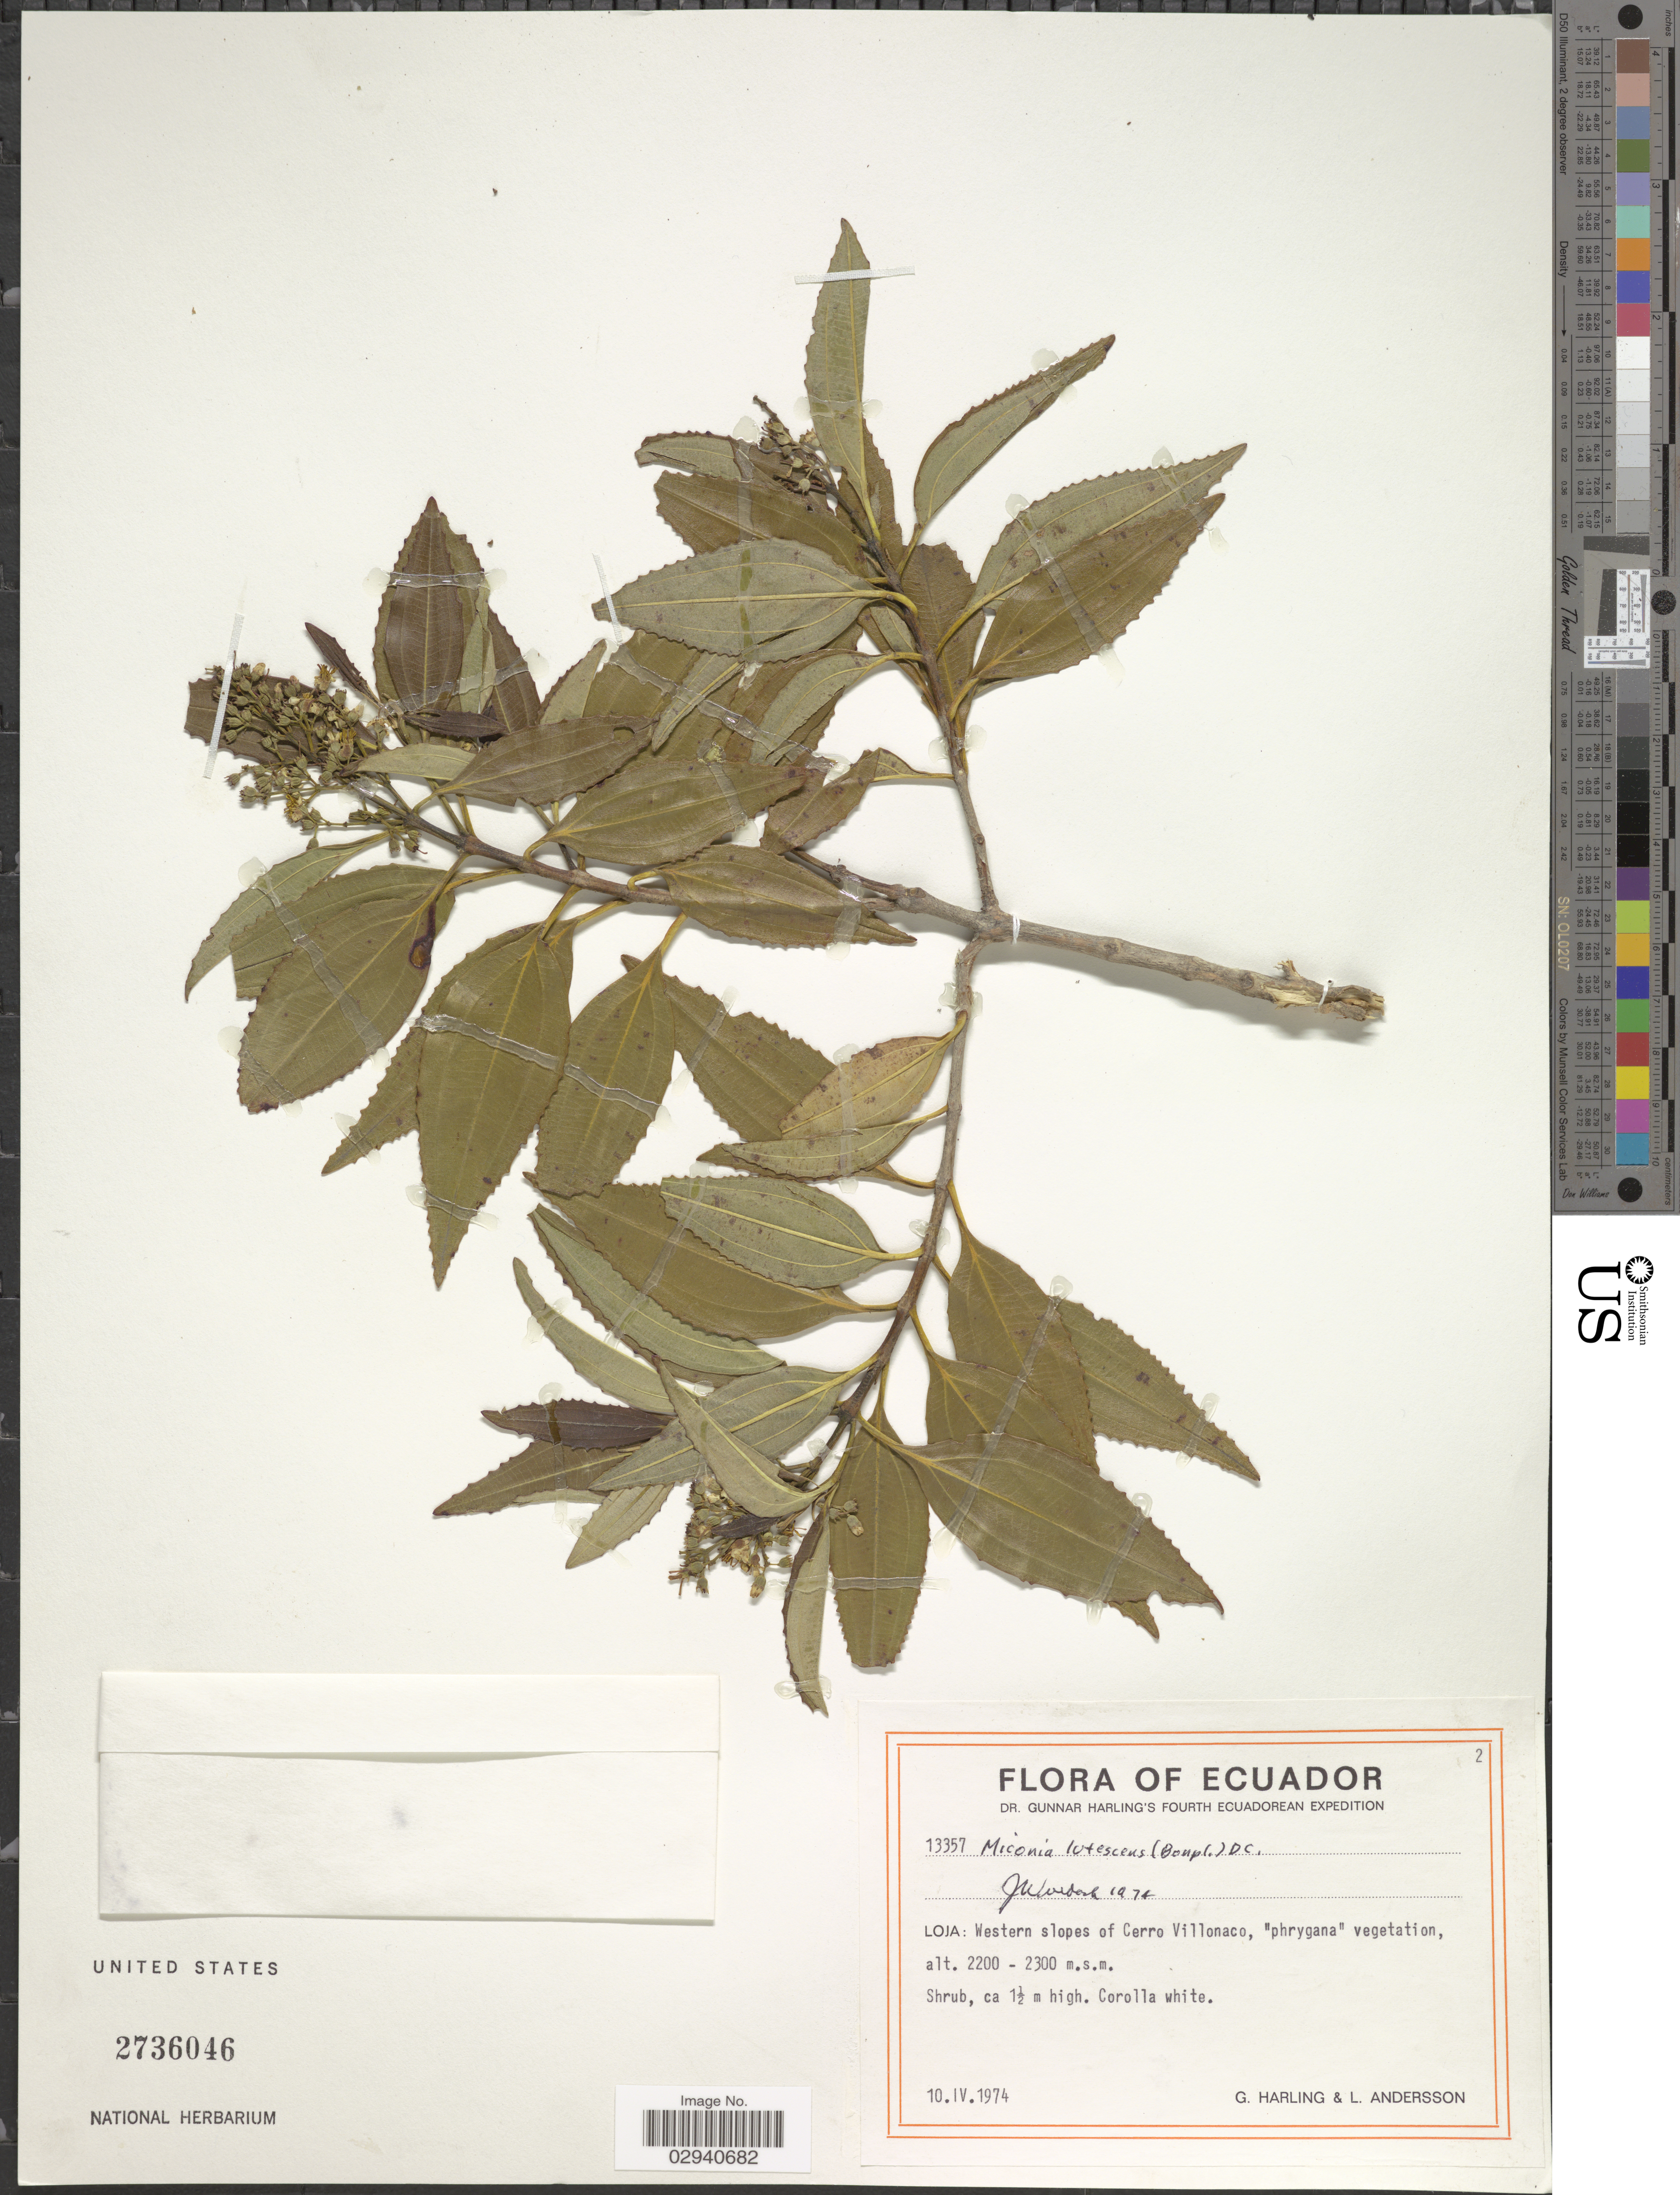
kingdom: Plantae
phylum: Tracheophyta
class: Magnoliopsida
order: Myrtales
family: Melastomataceae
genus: Miconia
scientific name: Miconia lutescens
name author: (Bonpl.) DC.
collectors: G. Harling & L. Andersson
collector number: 13357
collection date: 1974-04-10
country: Ecuador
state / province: Loja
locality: Western slopes of Cerro Villonaco.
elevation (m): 2200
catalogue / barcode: US 2736046